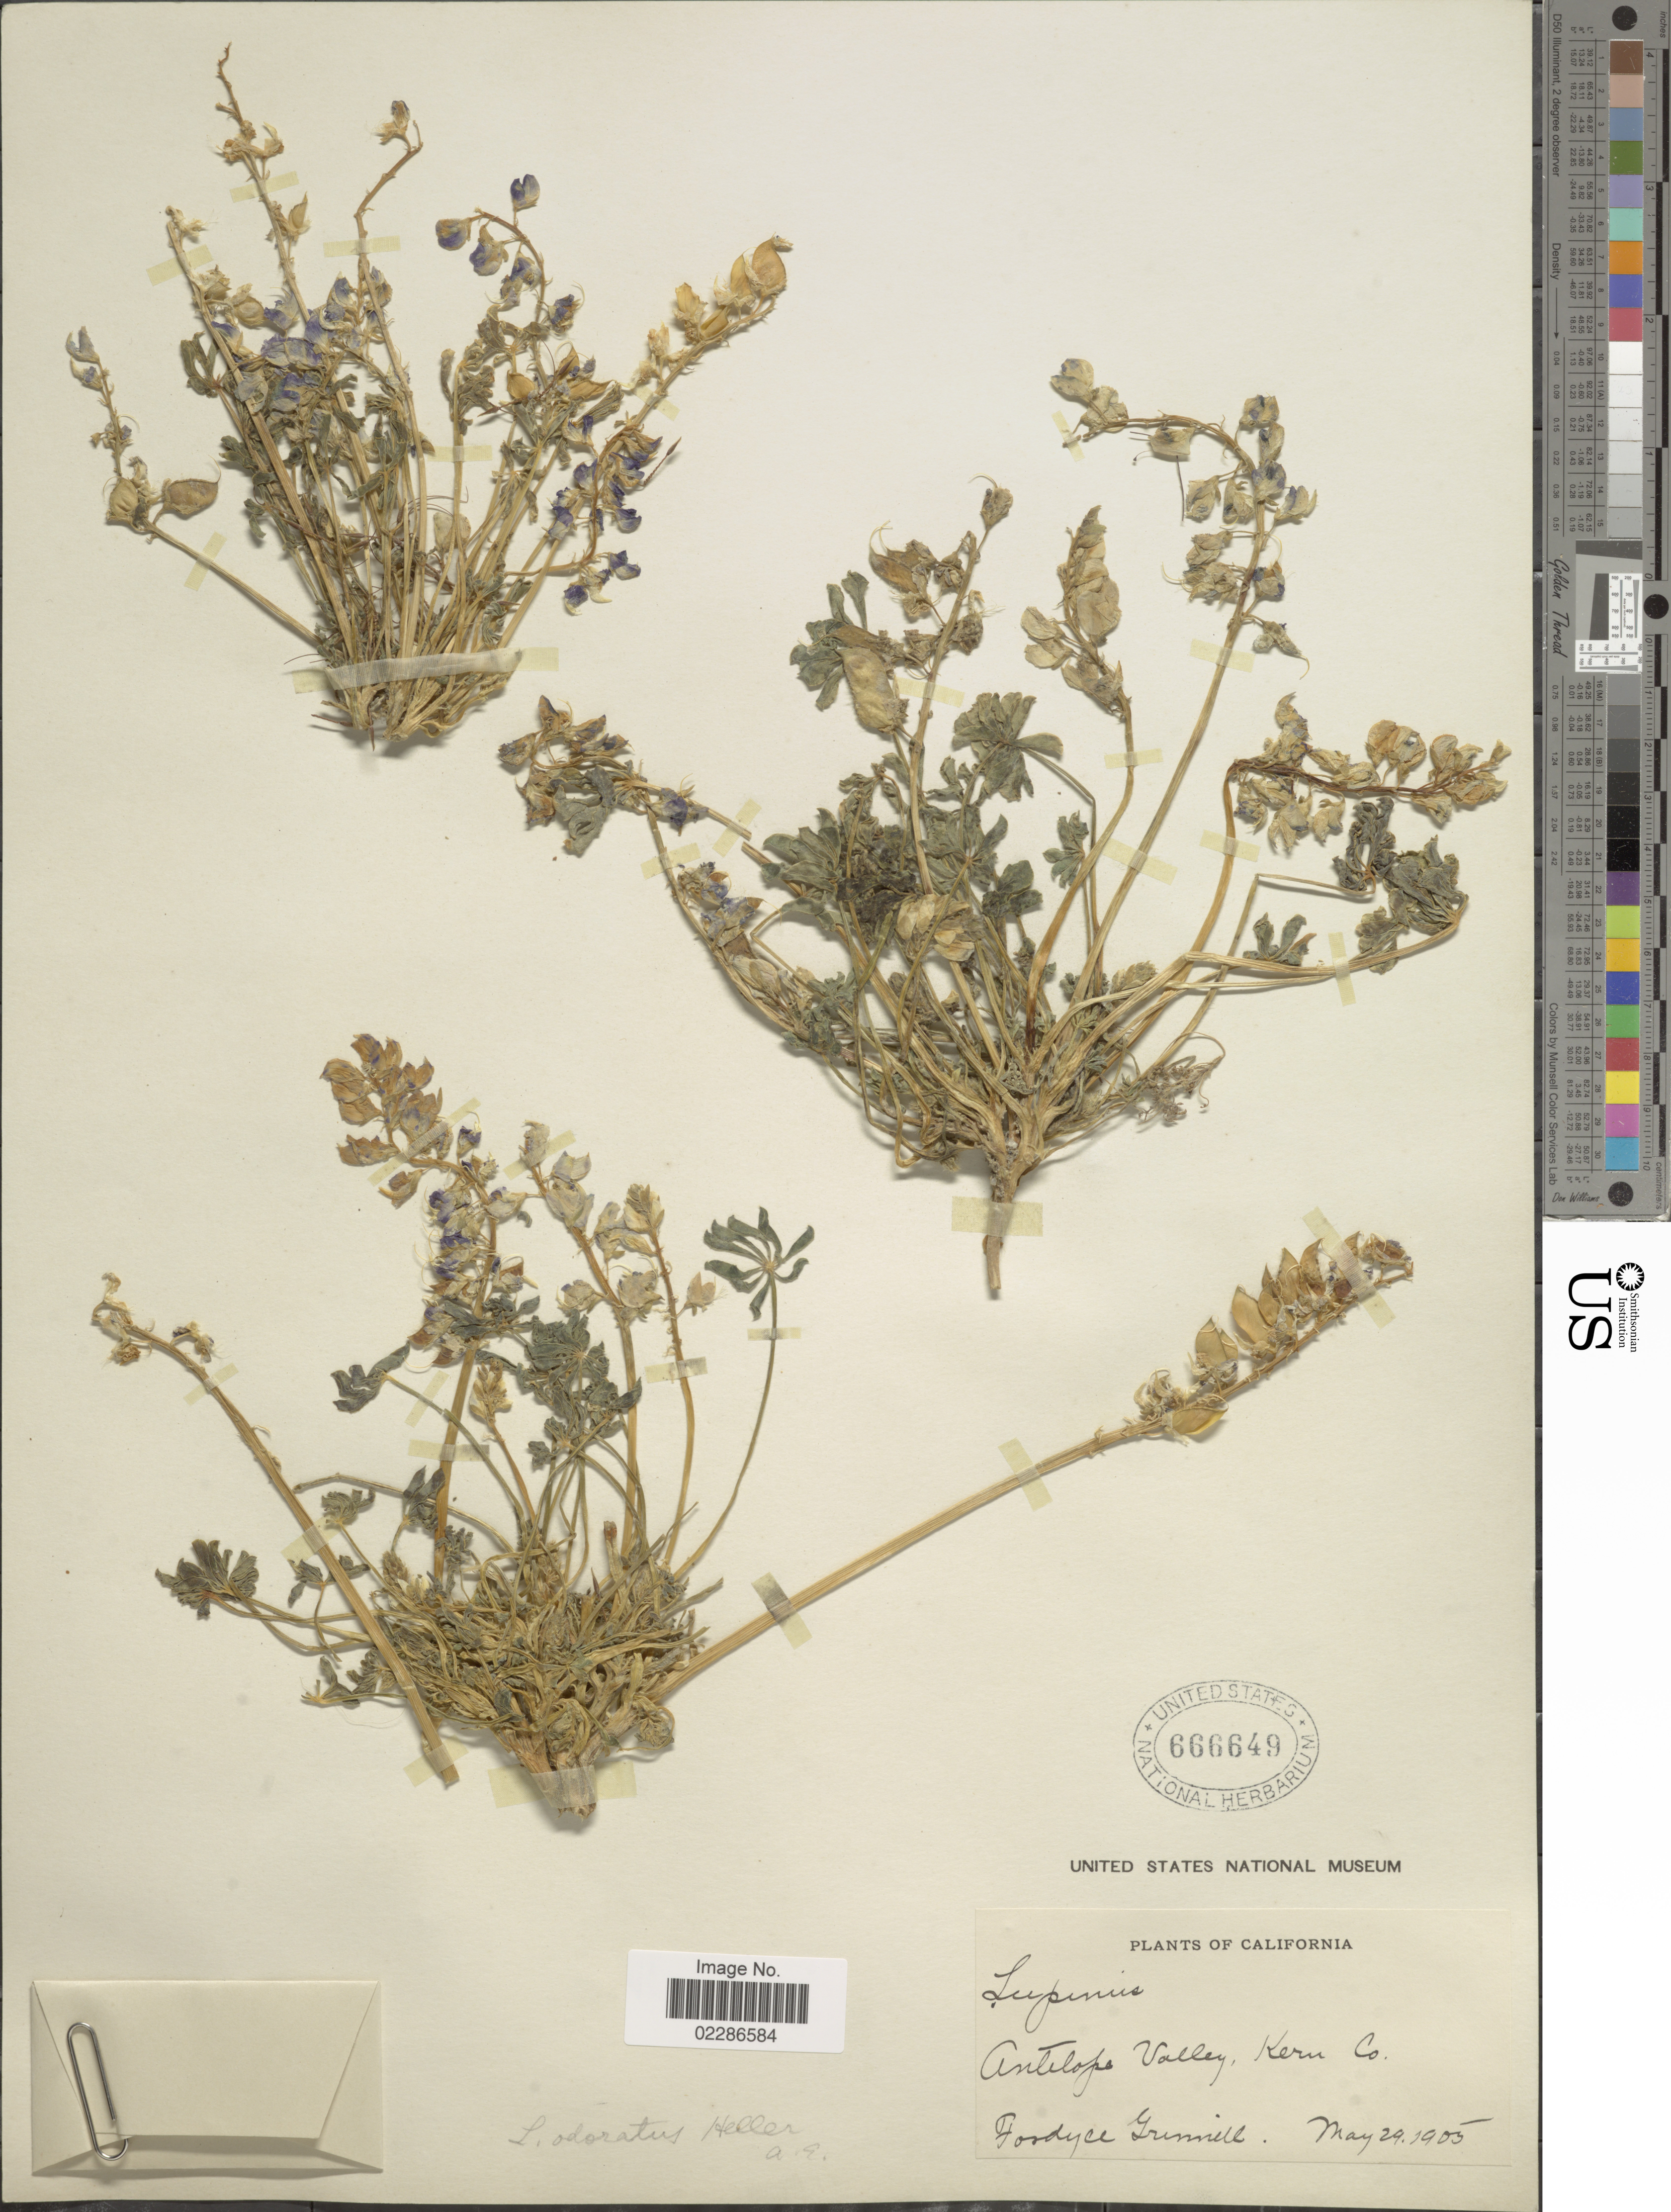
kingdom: Plantae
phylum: Tracheophyta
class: Magnoliopsida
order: Fabales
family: Fabaceae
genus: Lupinus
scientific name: Lupinus odoratus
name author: A. Heller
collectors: F. Grinnell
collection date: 1905-05-29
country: United States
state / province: California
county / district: Kern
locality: Antelope Valley, Kern Co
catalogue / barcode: US 666649